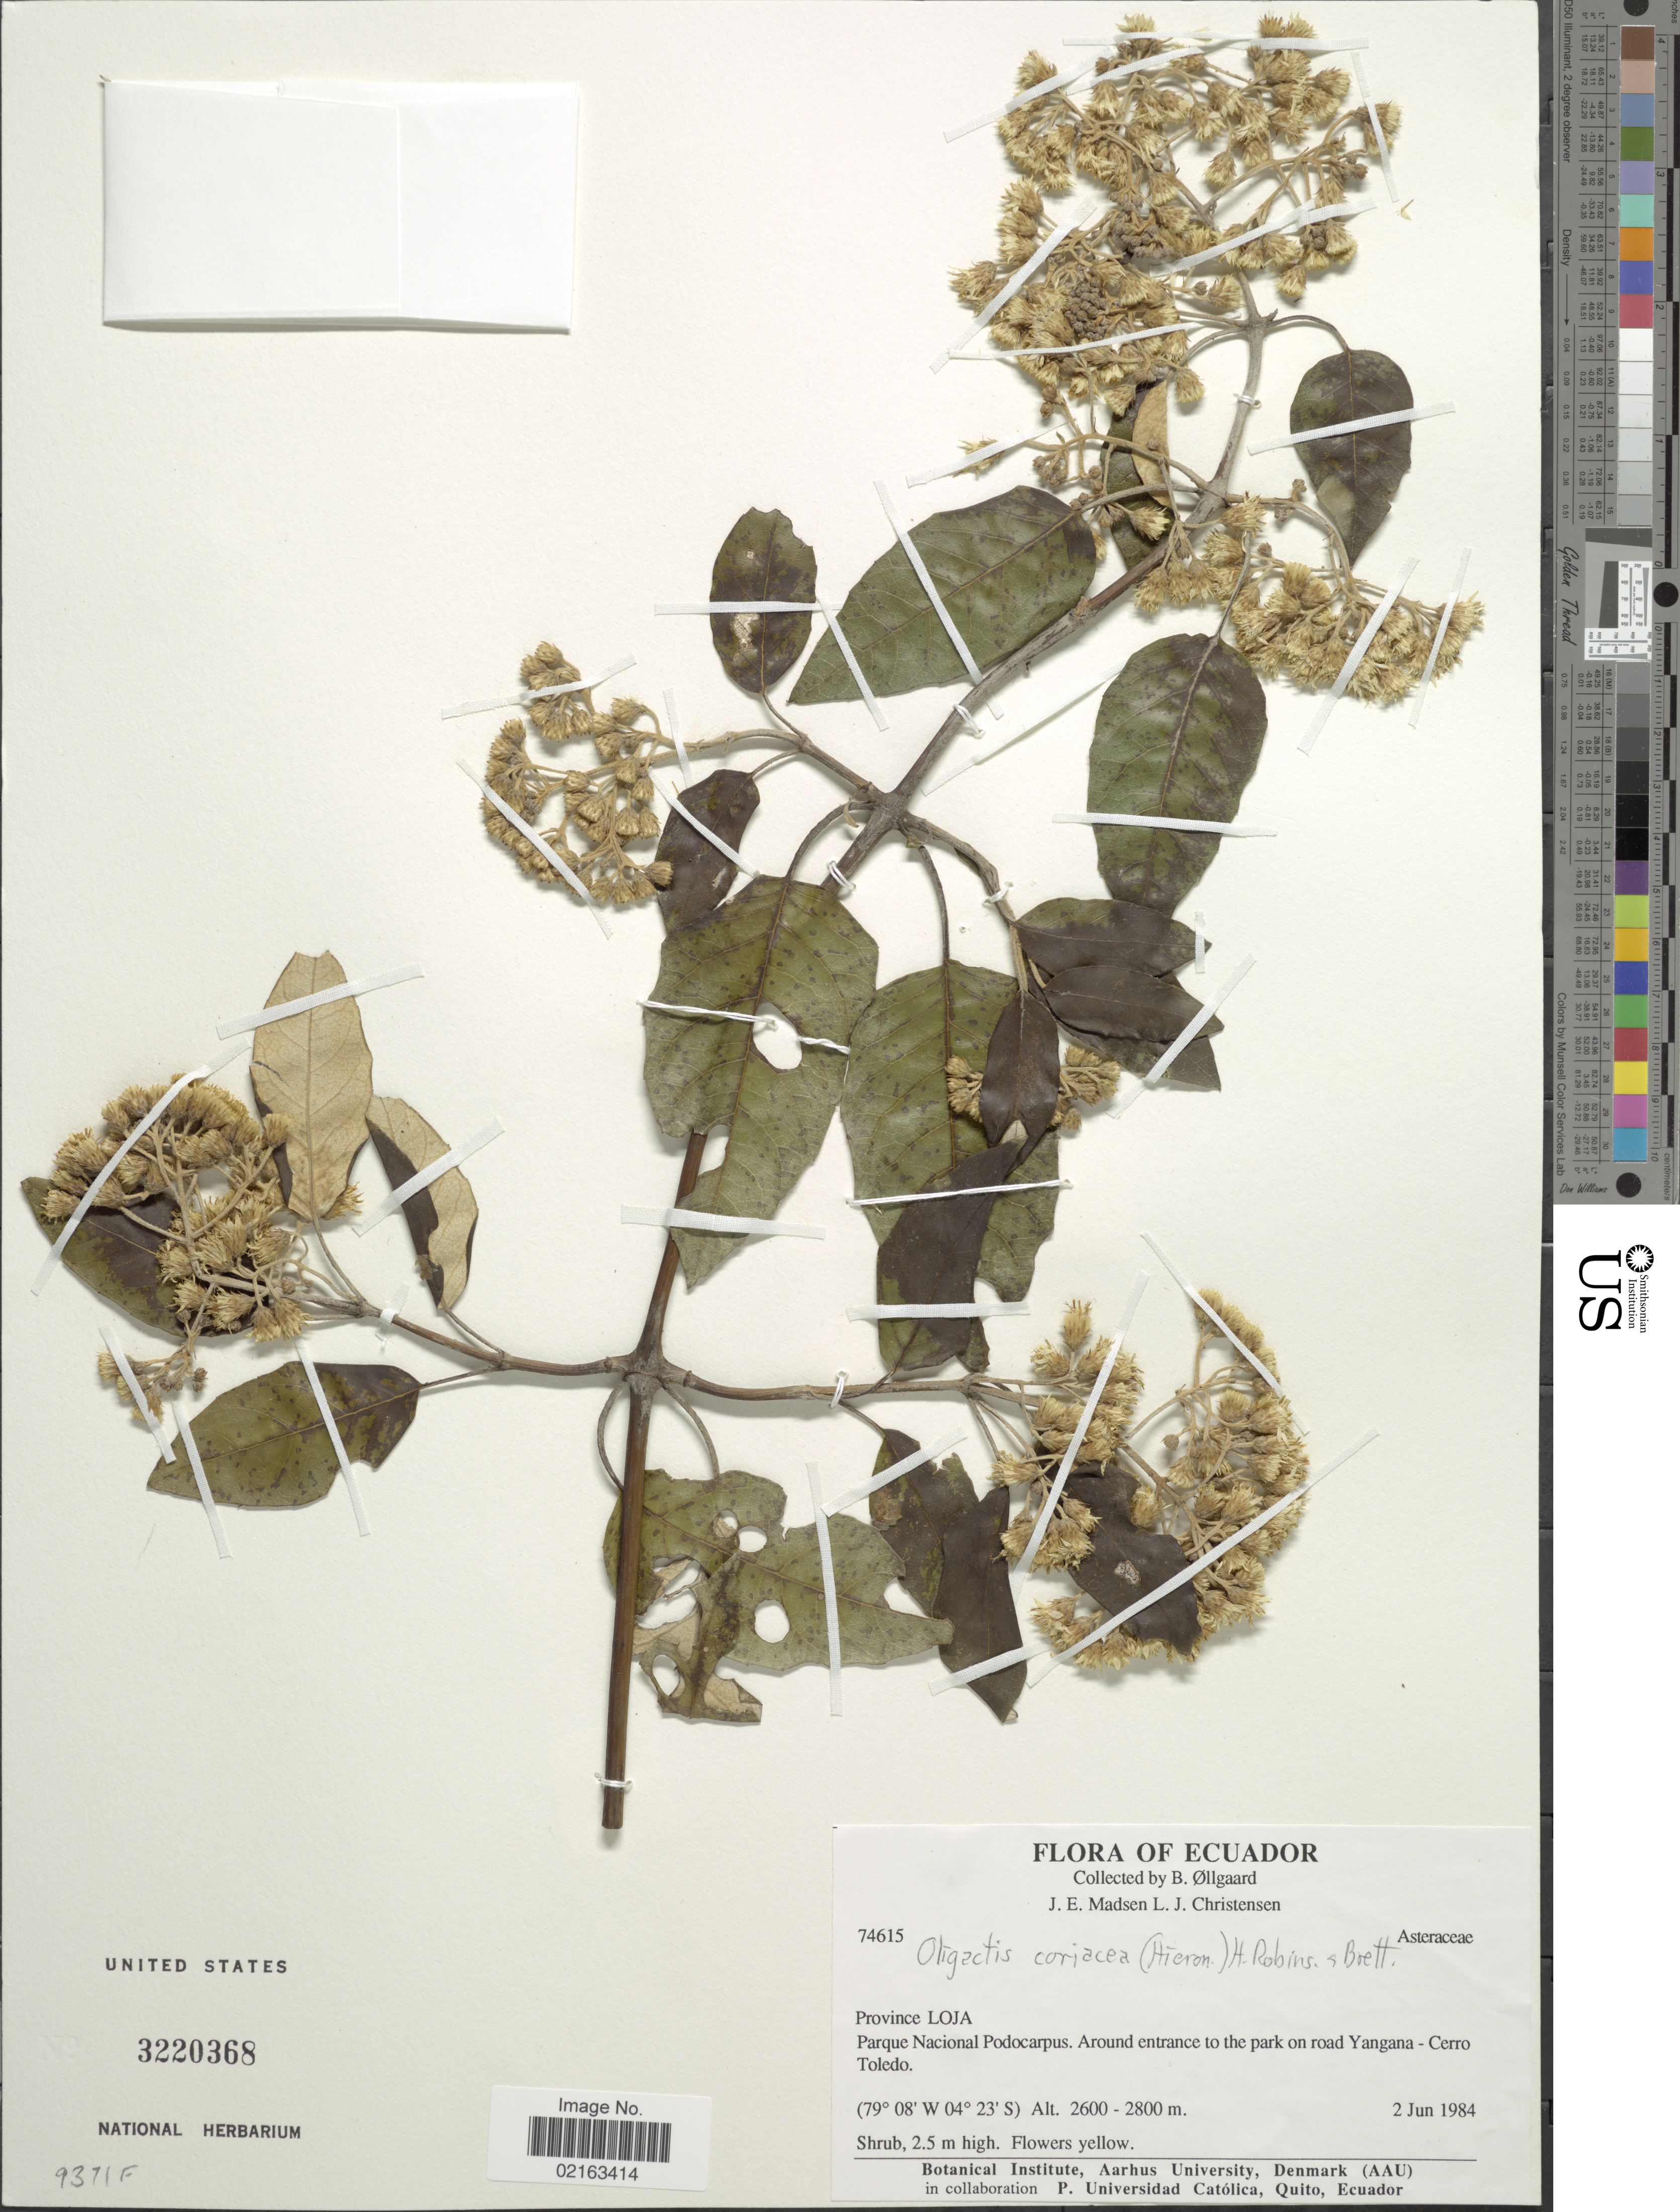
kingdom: Plantae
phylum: Tracheophyta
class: Magnoliopsida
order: Asterales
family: Asteraceae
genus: Oligactis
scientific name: Oligactis coriacea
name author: (Hieron.) H. Rob. & Brettell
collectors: B. Øllgaard, J. E. Madsen & L. Christensen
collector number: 74615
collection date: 1984-06-02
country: Ecuador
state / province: Loja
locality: Province Loja. Parque Nacional Podocarpus. Around entrance to the park on road Yangana - Cerro Toledo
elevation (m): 2600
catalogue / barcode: US 3220368